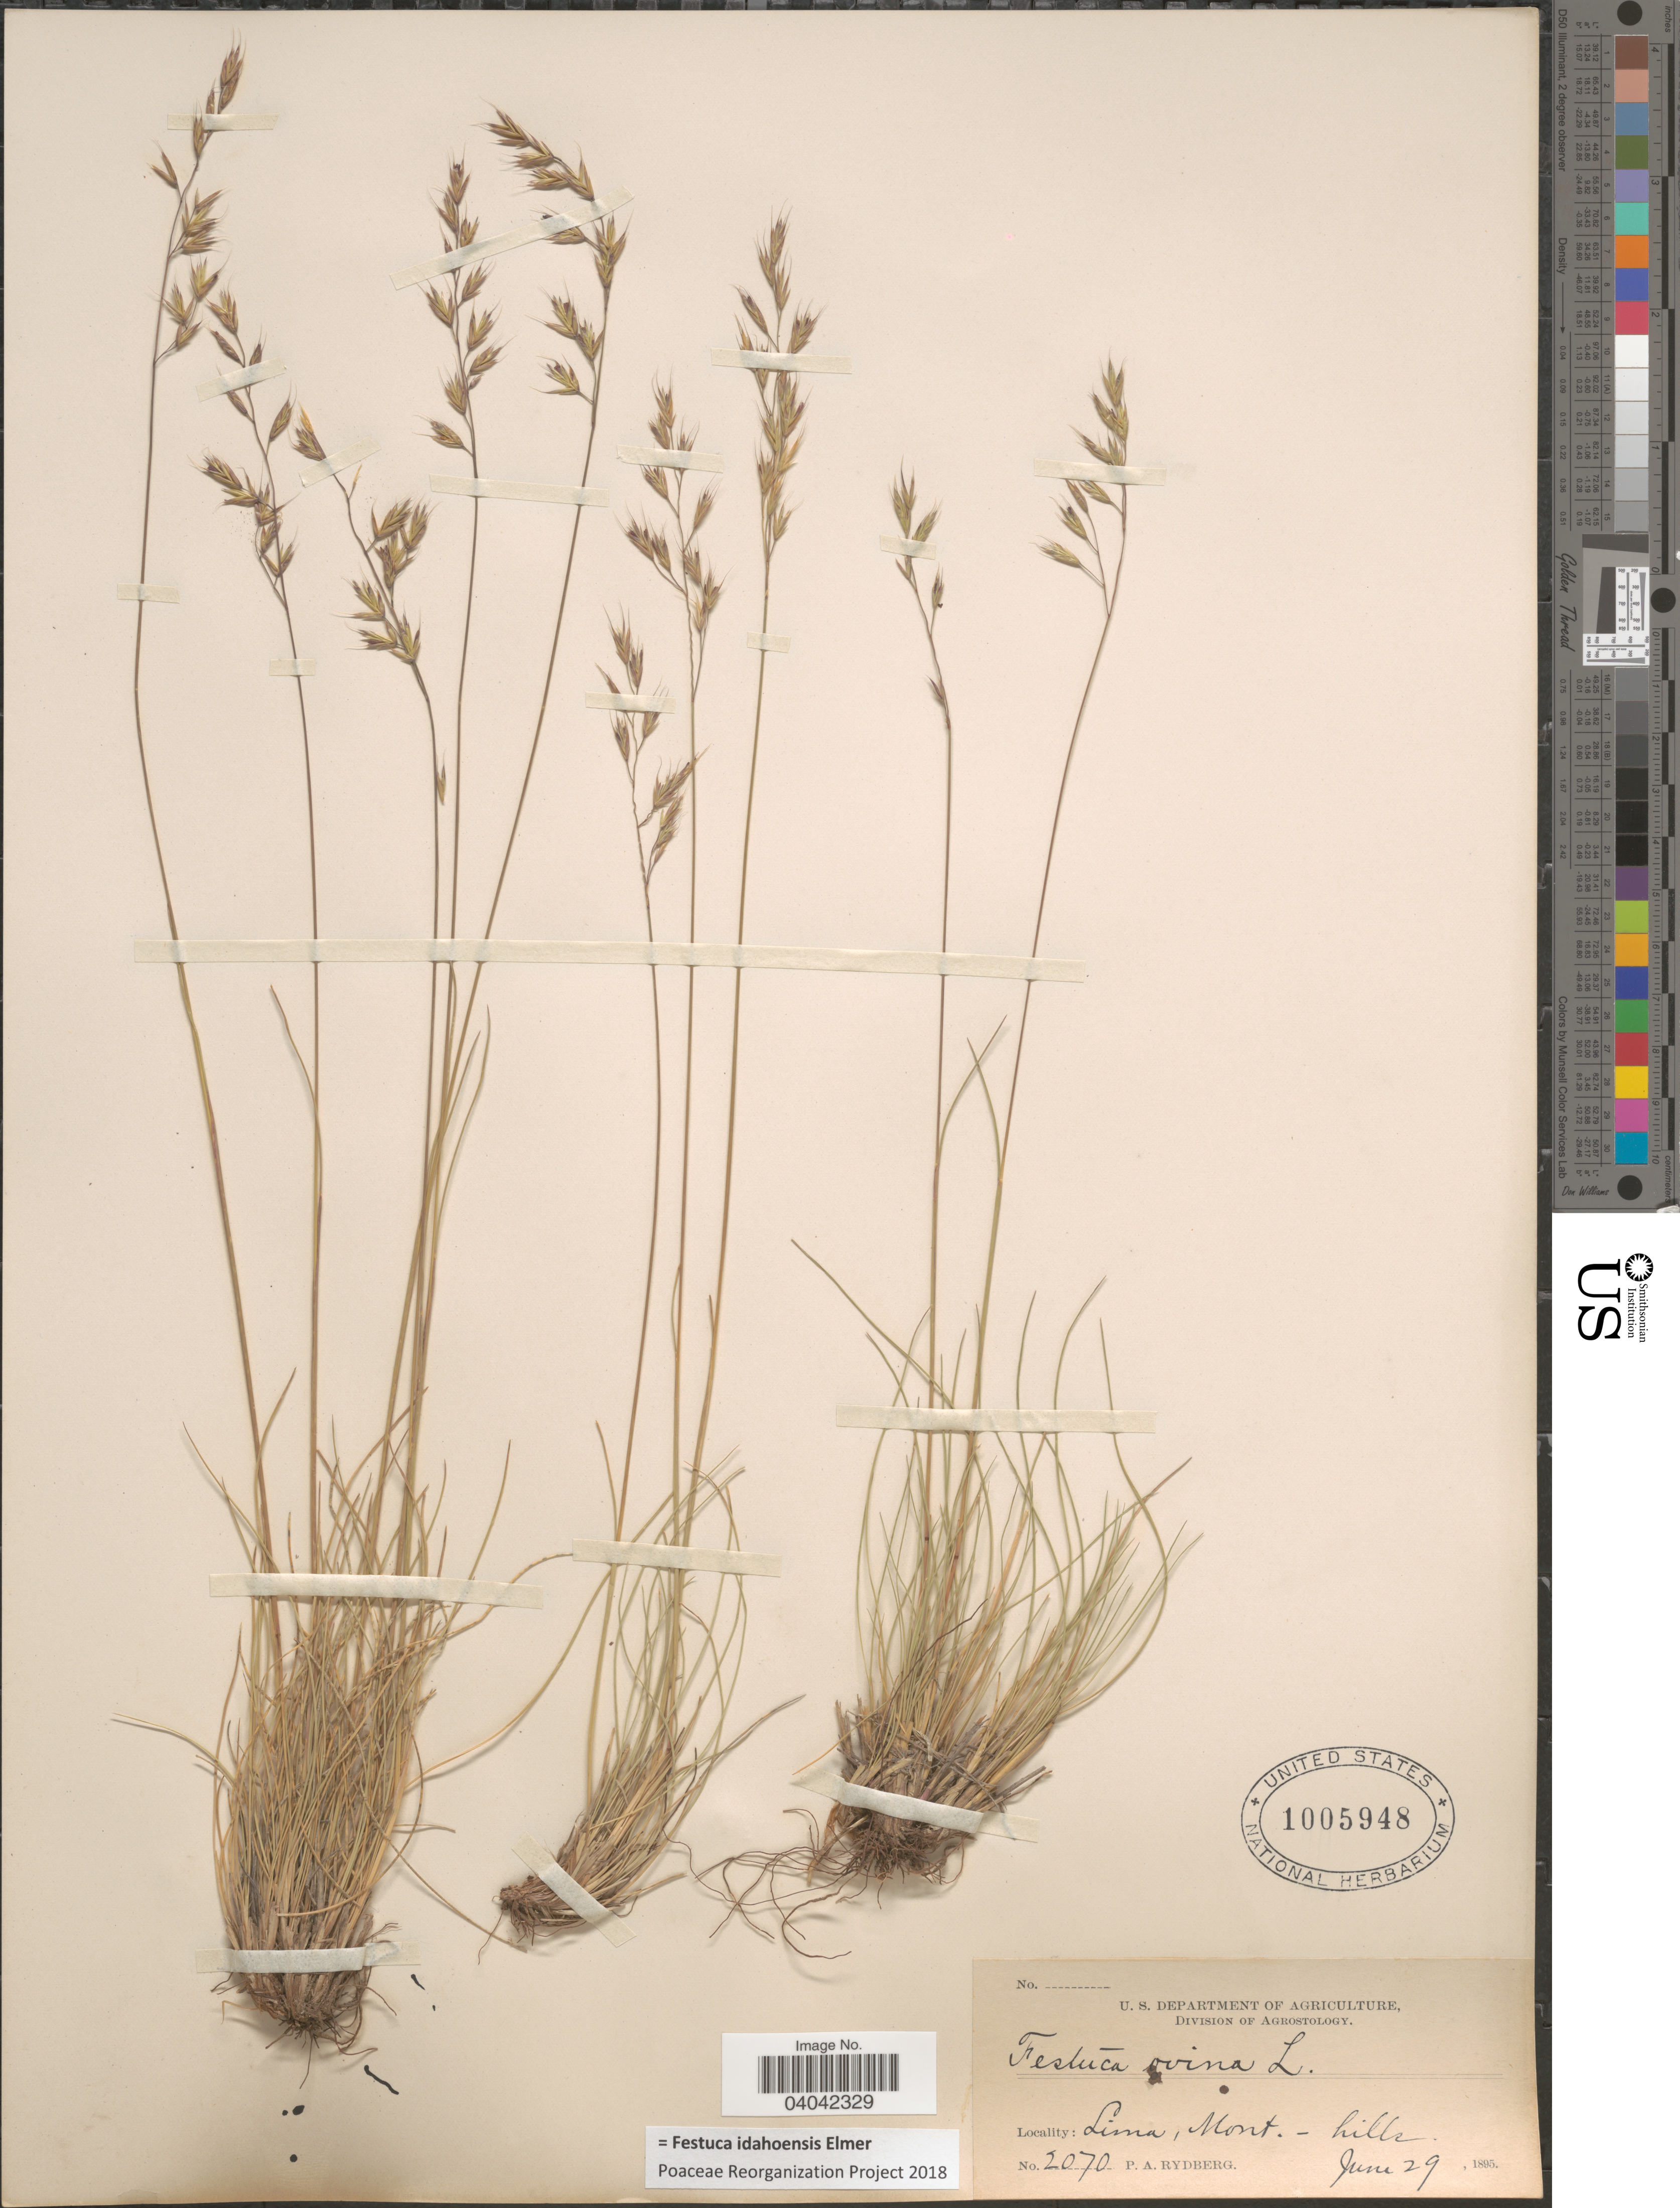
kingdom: Plantae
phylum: Tracheophyta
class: Liliopsida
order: Poales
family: Poaceae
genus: Festuca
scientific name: Festuca idahoensis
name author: Elmer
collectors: P. A. Rydberg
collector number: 2070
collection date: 1895-06-29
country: United States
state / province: Montana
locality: Lima, Mont. - hills.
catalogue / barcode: US 1005948